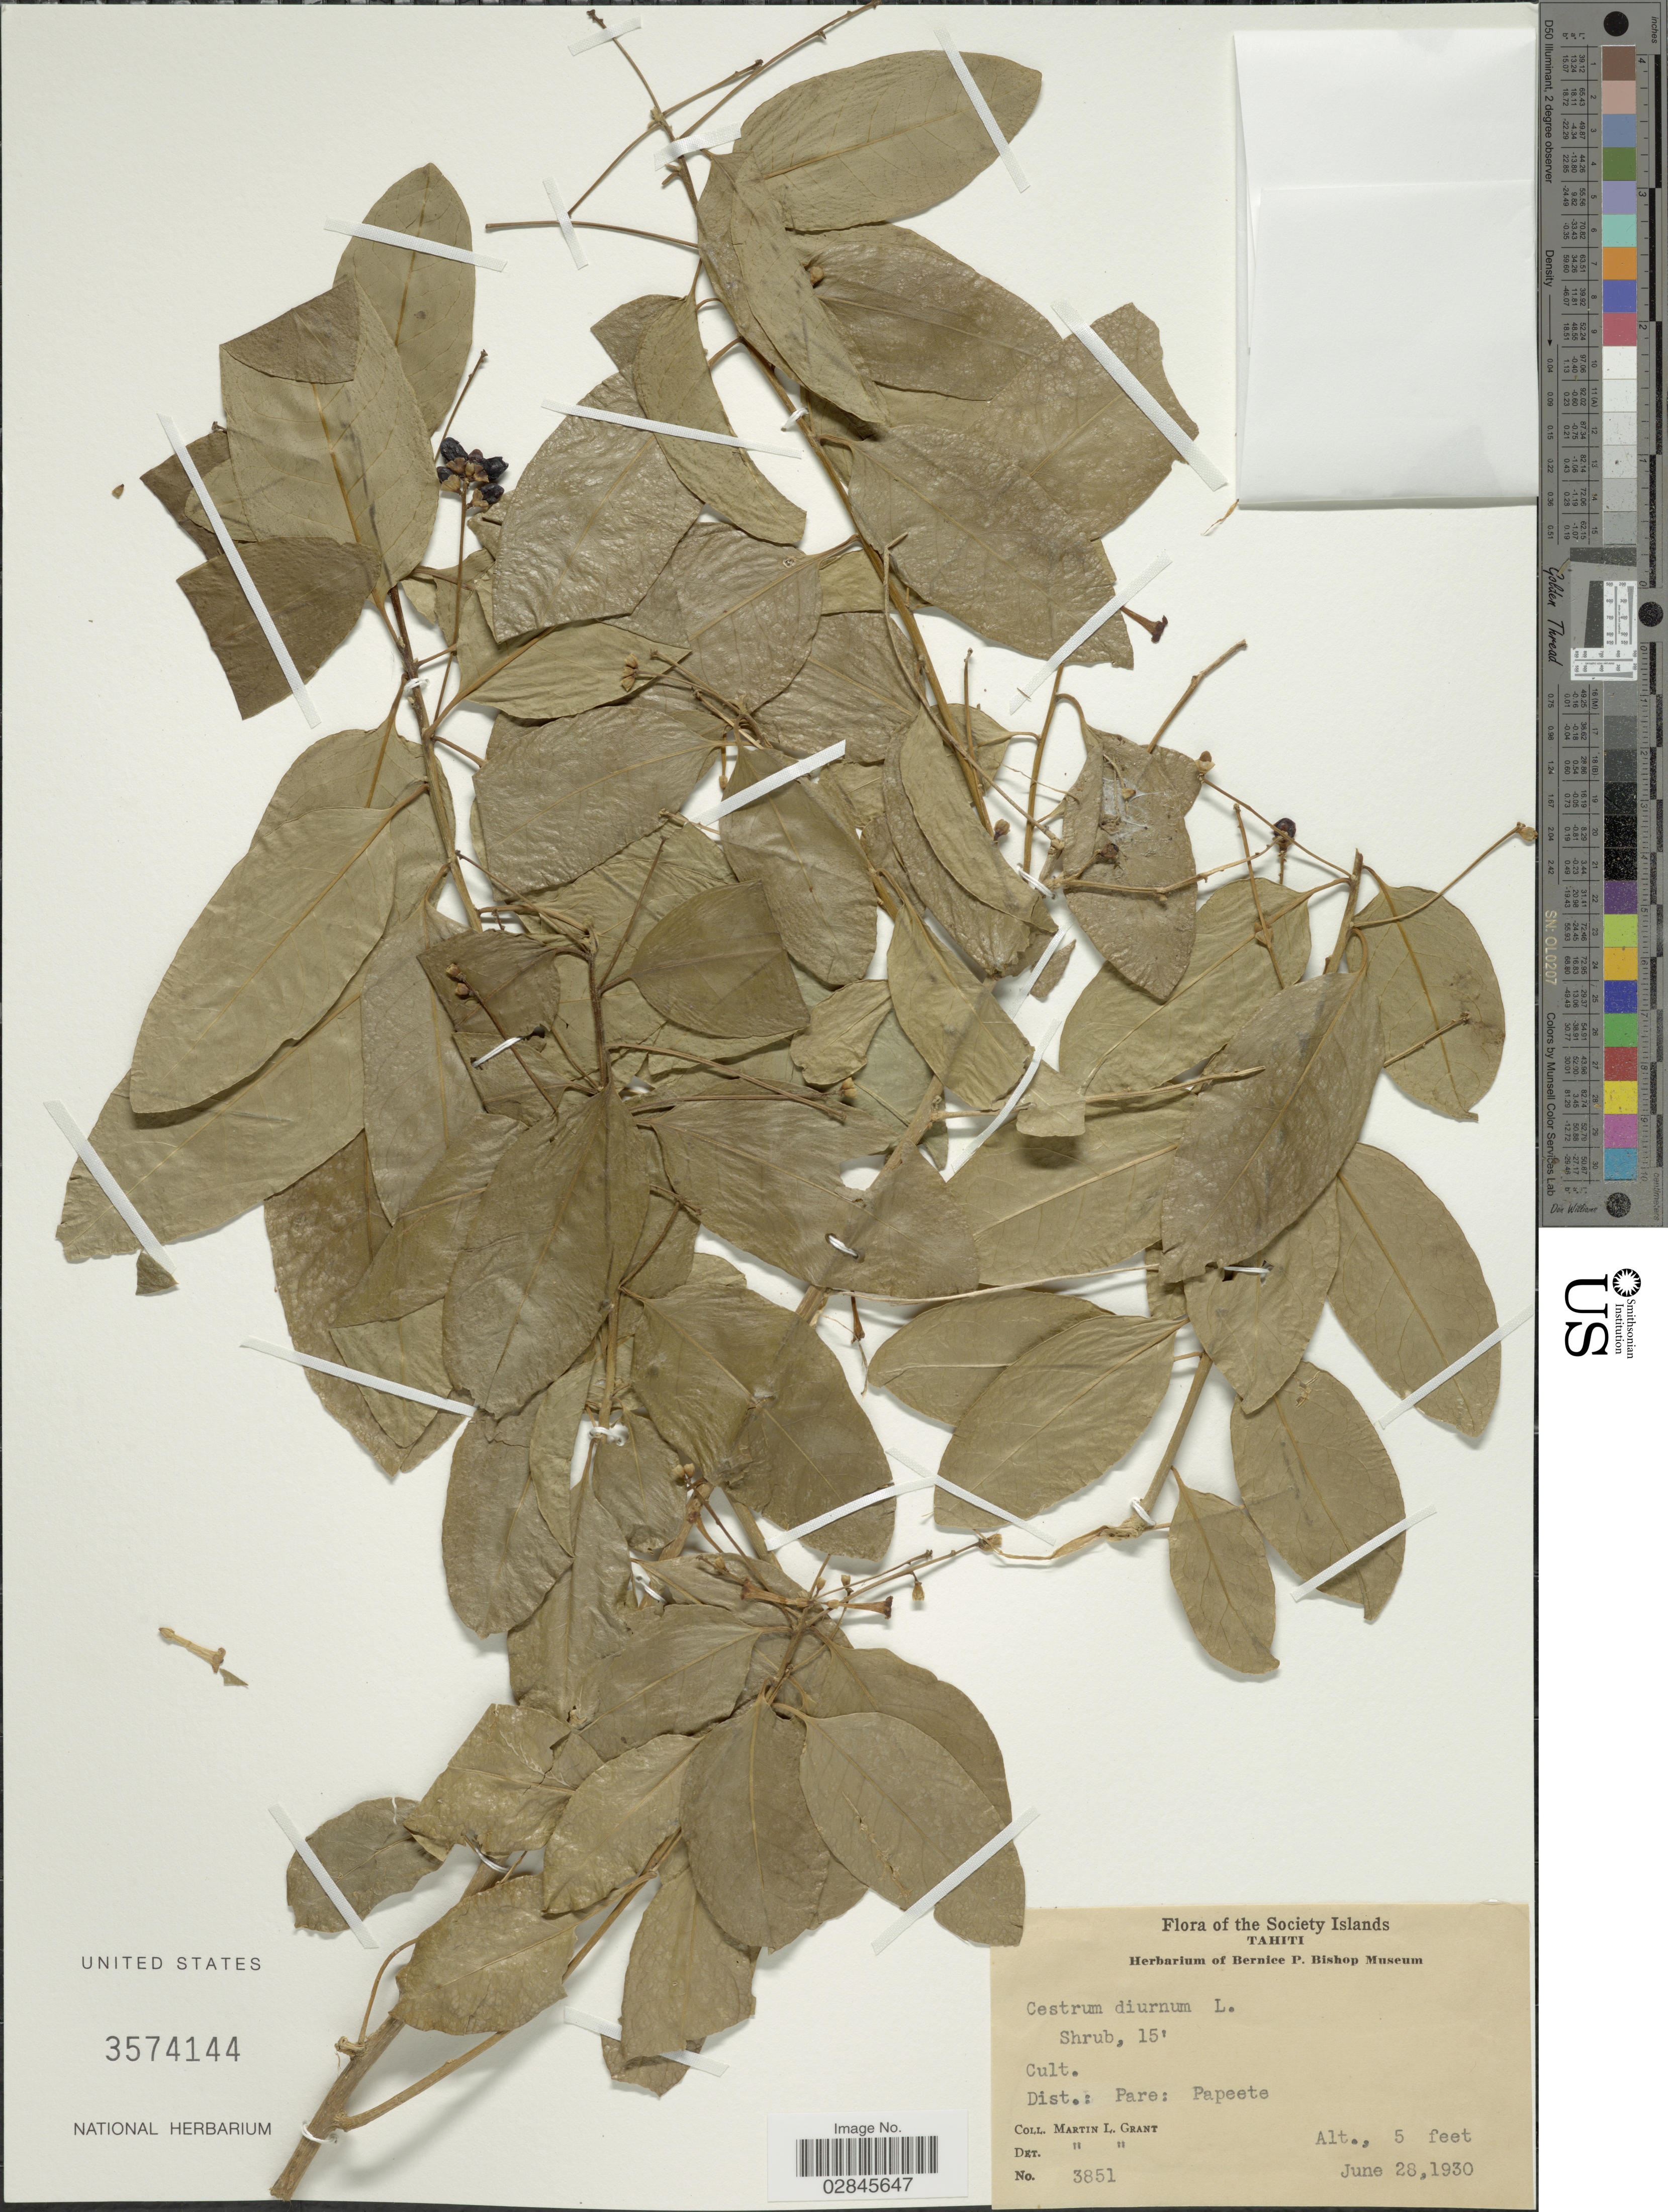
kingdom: Plantae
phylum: Tracheophyta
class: Magnoliopsida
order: Solanales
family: Solanaceae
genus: Cestrum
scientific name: Cestrum diurnum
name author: L.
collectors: M. L. Grant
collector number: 3851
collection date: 1930-06-28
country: French Polynesia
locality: The Society Islands. Tahiti. Dist.: Pare: Papeete.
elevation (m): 2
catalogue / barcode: US 3574144